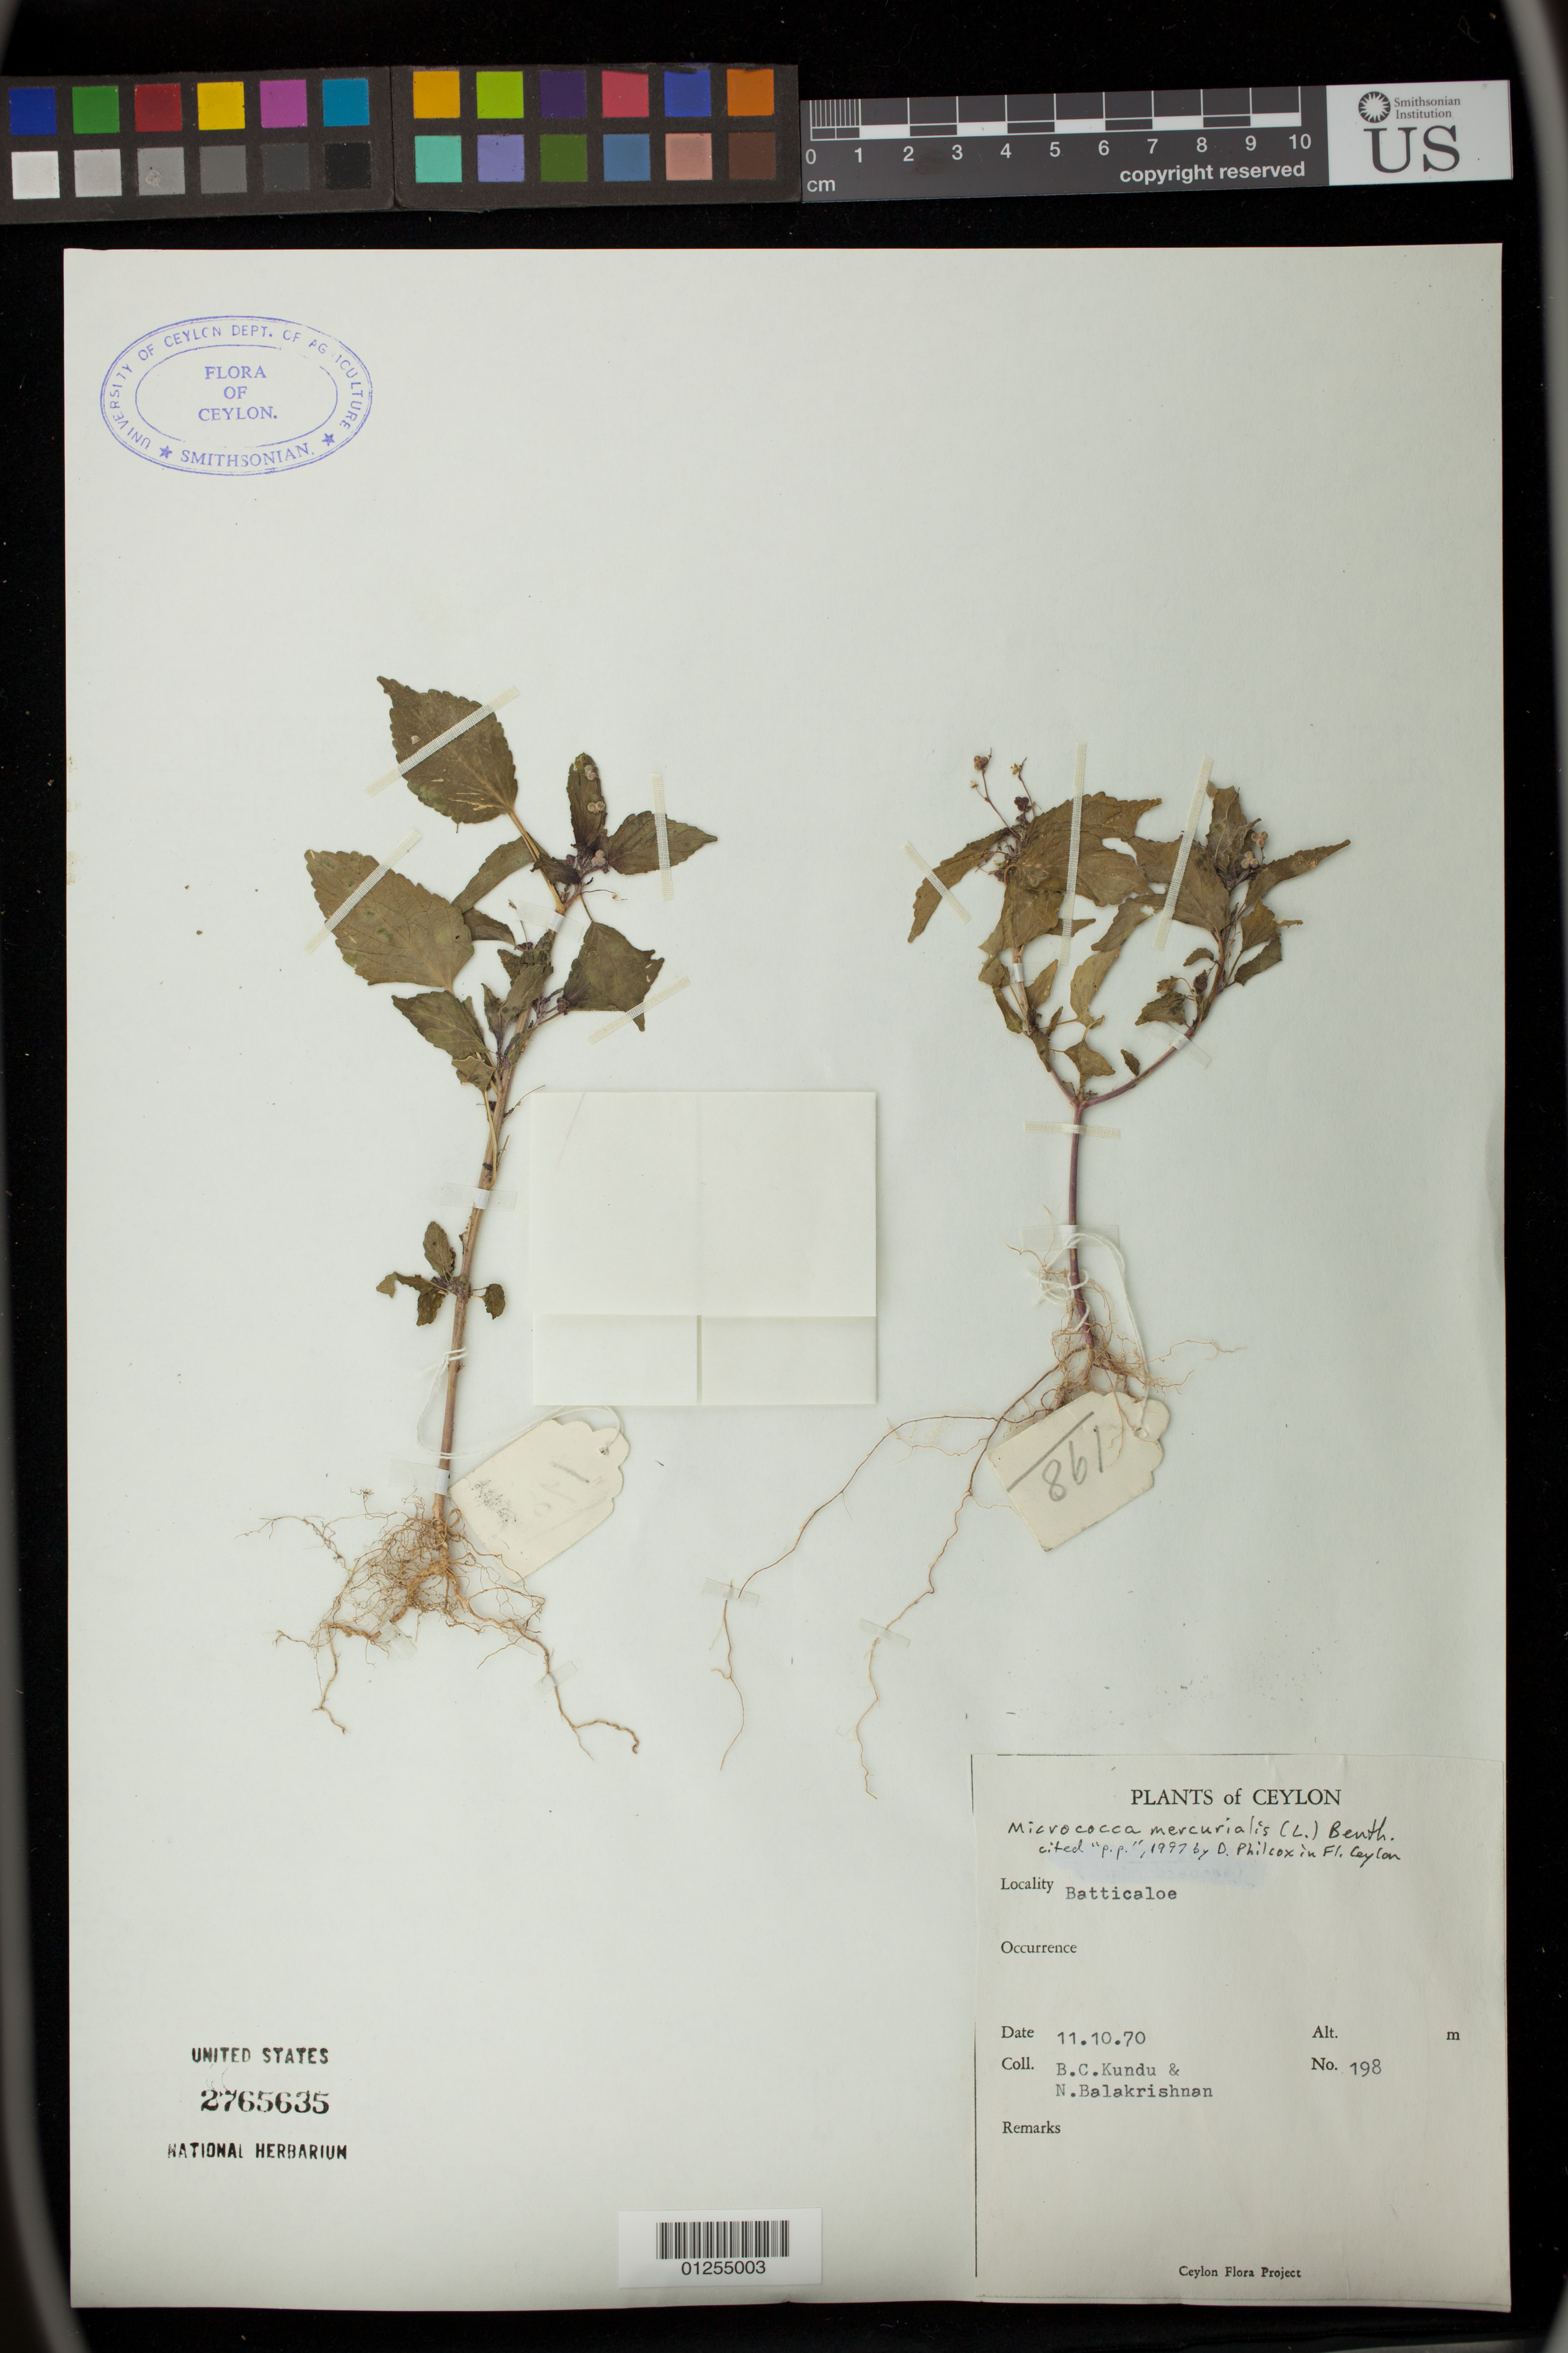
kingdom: Plantae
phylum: Tracheophyta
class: Magnoliopsida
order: Malpighiales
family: Euphorbiaceae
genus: Micrococca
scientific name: Micrococca mercurialis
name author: (Linn) Benth.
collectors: B. C. Kundu & N. Balakrishnan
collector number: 198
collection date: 1970-10-11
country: Sri Lanka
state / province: Eastern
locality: Batticaloa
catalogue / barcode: US 2765635